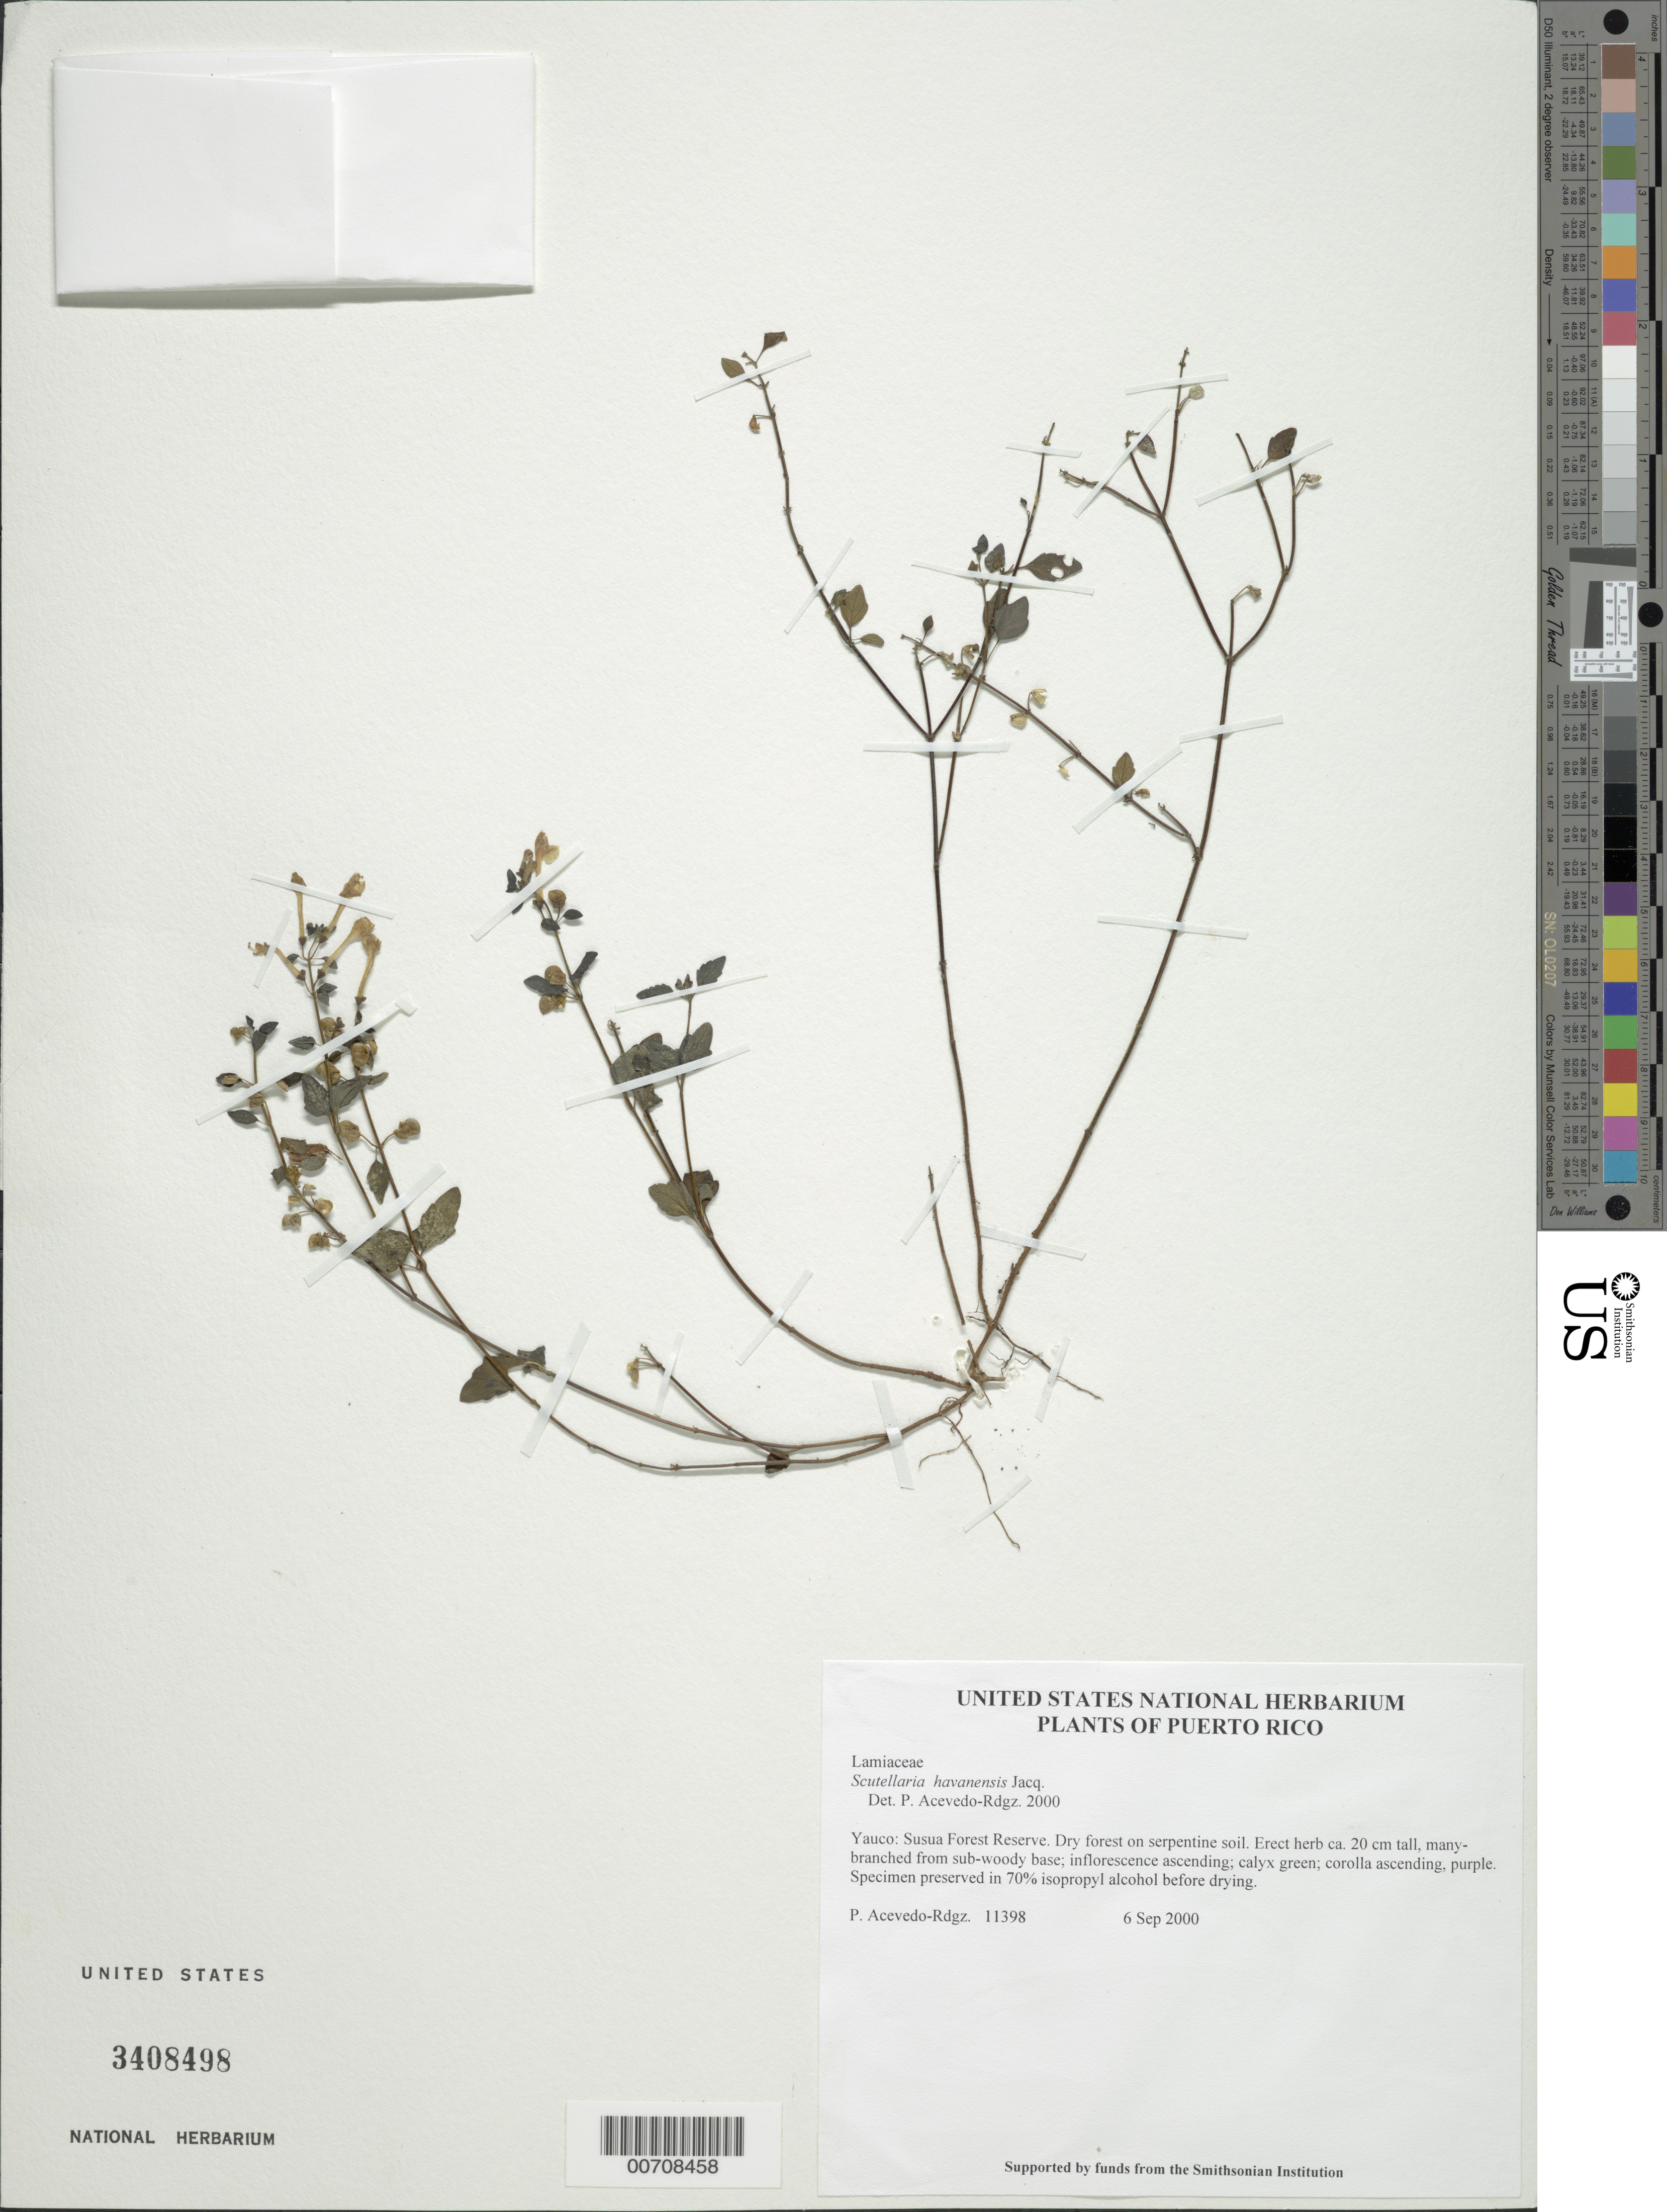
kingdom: Plantae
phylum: Tracheophyta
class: Magnoliopsida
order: Lamiales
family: Lamiaceae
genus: Scutellaria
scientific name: Scutellaria havanensis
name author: Jacq.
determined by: Acevedo-Rodríguez, P., (BOT), Smithsonian Institution - National Museum of Natural History (UNITED STATES)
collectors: P. Acevedo-Rodr.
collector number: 11398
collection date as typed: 06 Sep 2000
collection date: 2000-09-06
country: Puerto Rico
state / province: Yauco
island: Puerto Rico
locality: Yauco: Susua Forest Reserve.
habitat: Dry forest on serpentine soil.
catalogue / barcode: US 3408498